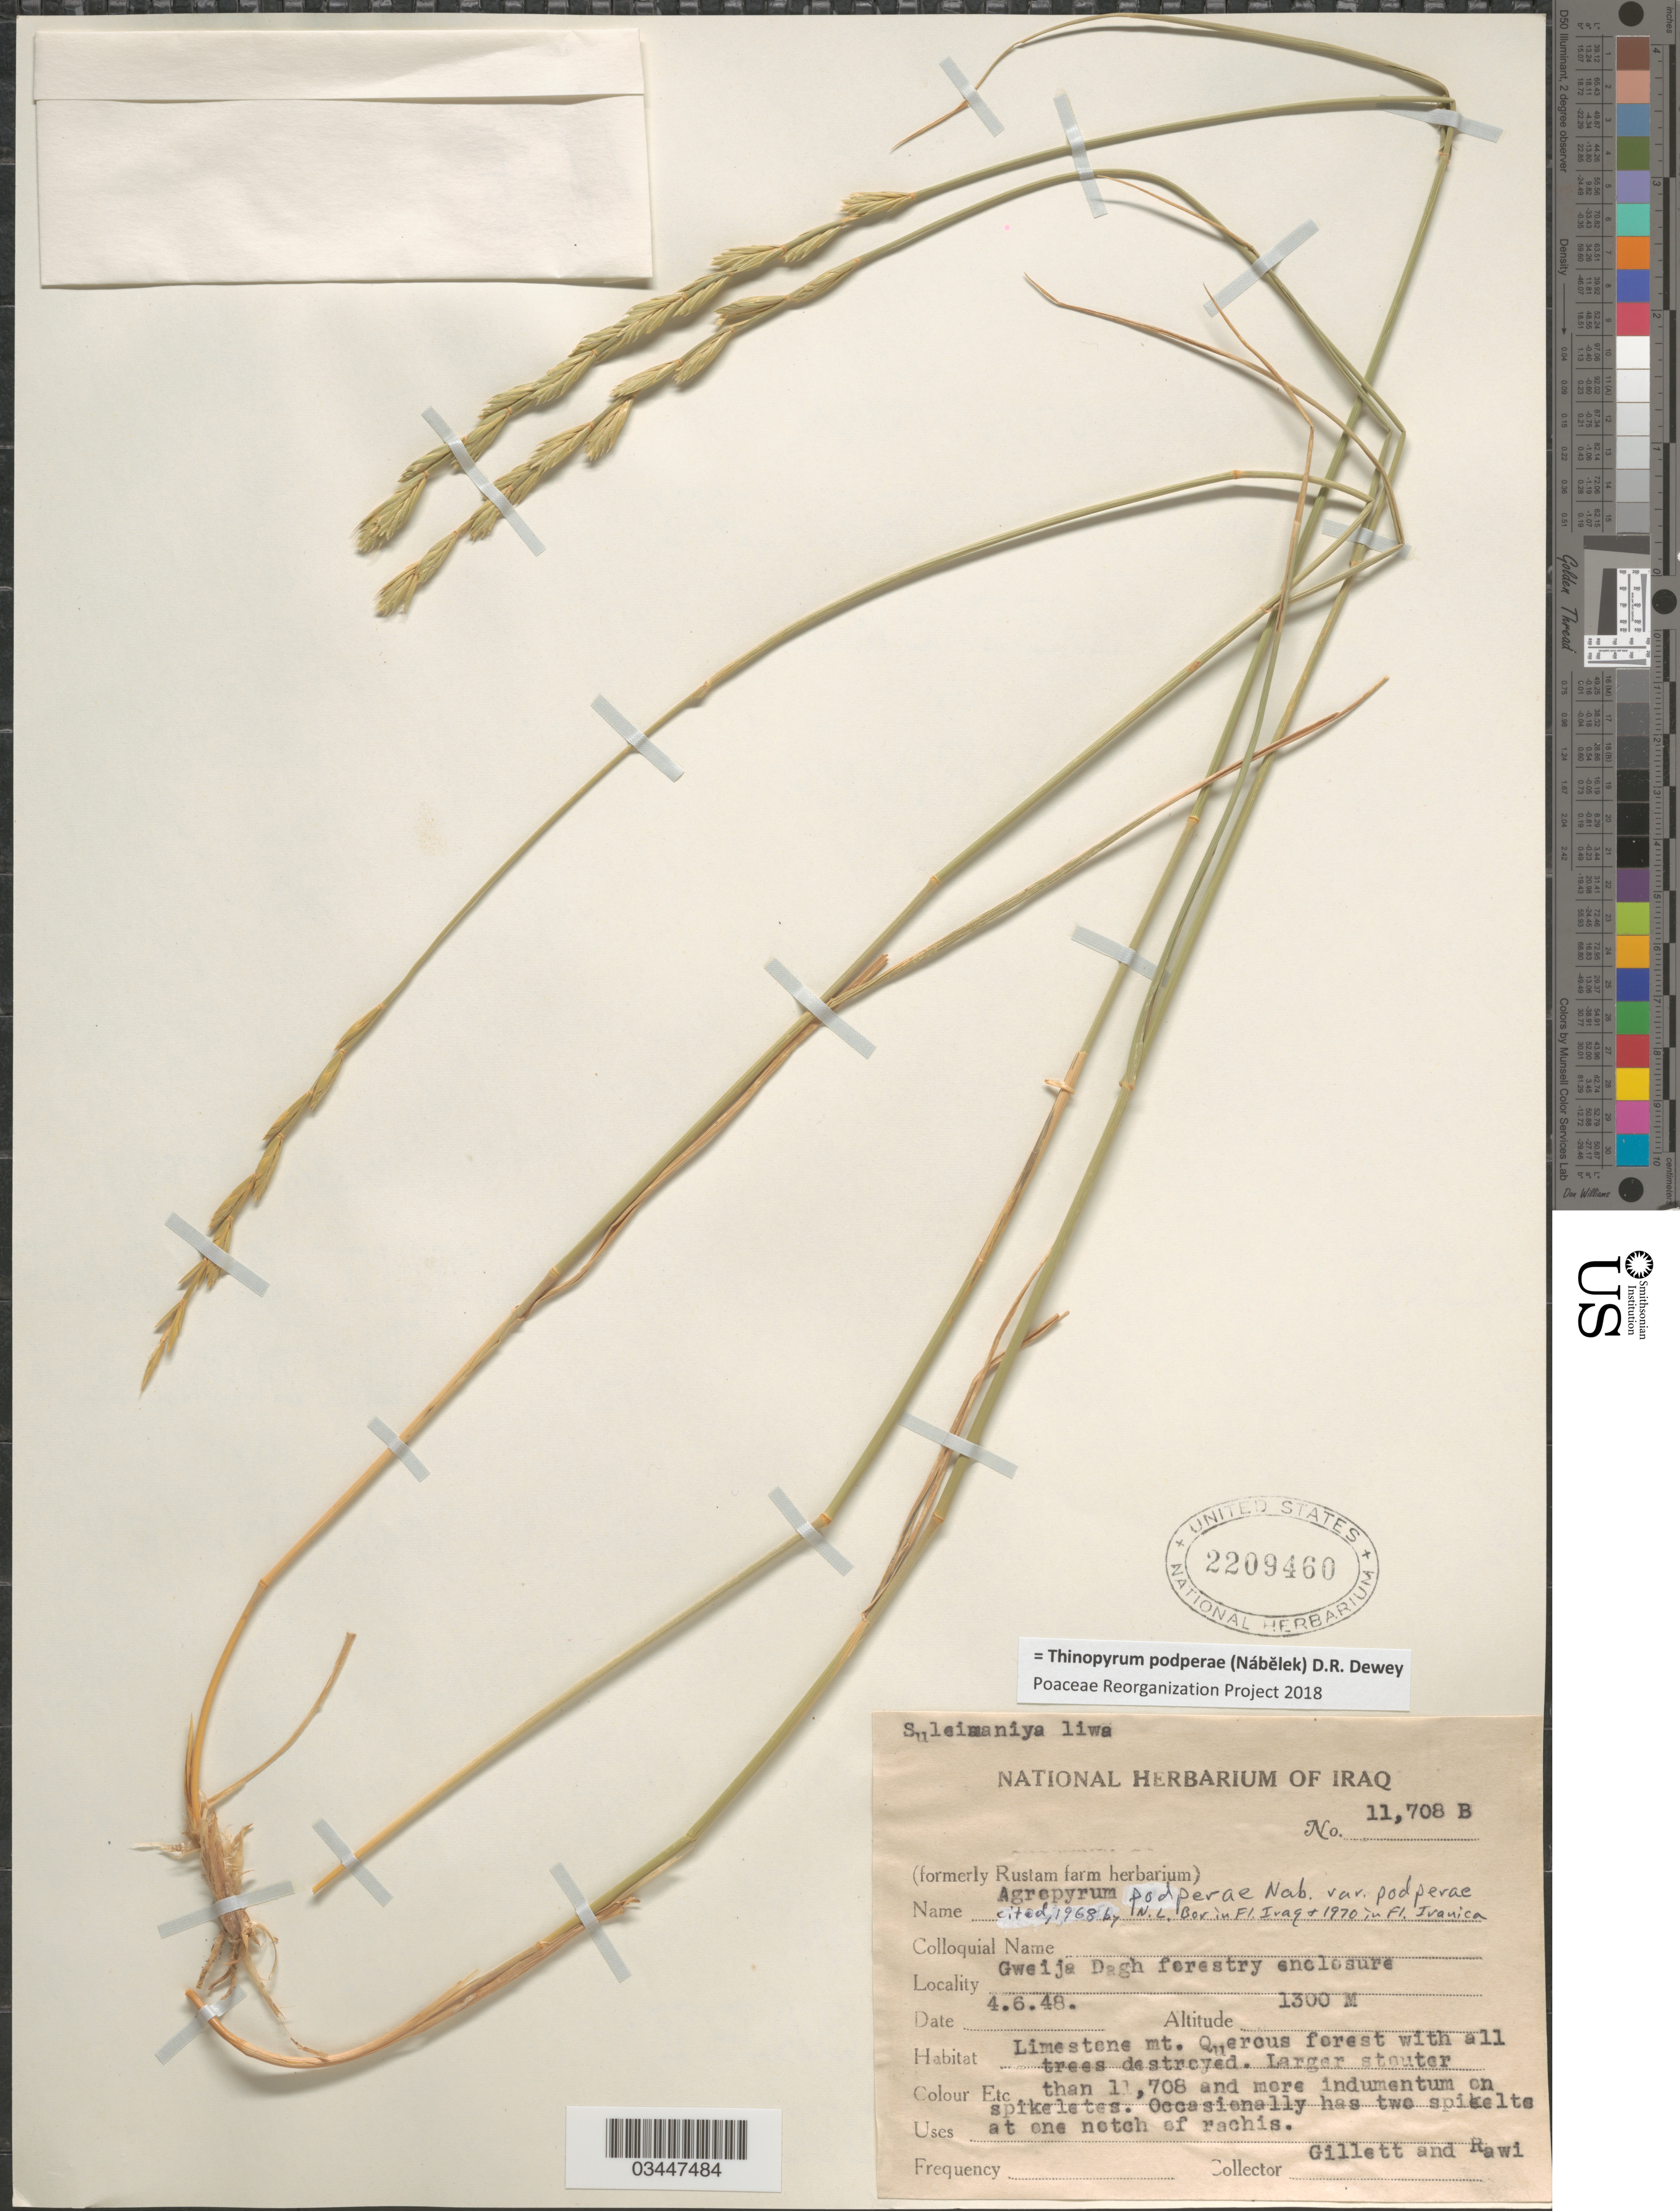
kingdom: Plantae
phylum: Tracheophyta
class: Liliopsida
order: Poales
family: Poaceae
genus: Thinopyrum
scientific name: Thinopyrum podperae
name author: (Nabelek) Dewey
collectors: Gillett, -- & -. Rawi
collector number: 11708B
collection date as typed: Transcribed d/m/y: 4/6/48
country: Iraq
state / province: As Sulaymānīyah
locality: Suleimaniya liwa. Gweija Dagh forestry enclosure.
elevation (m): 1300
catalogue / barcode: US 2209460